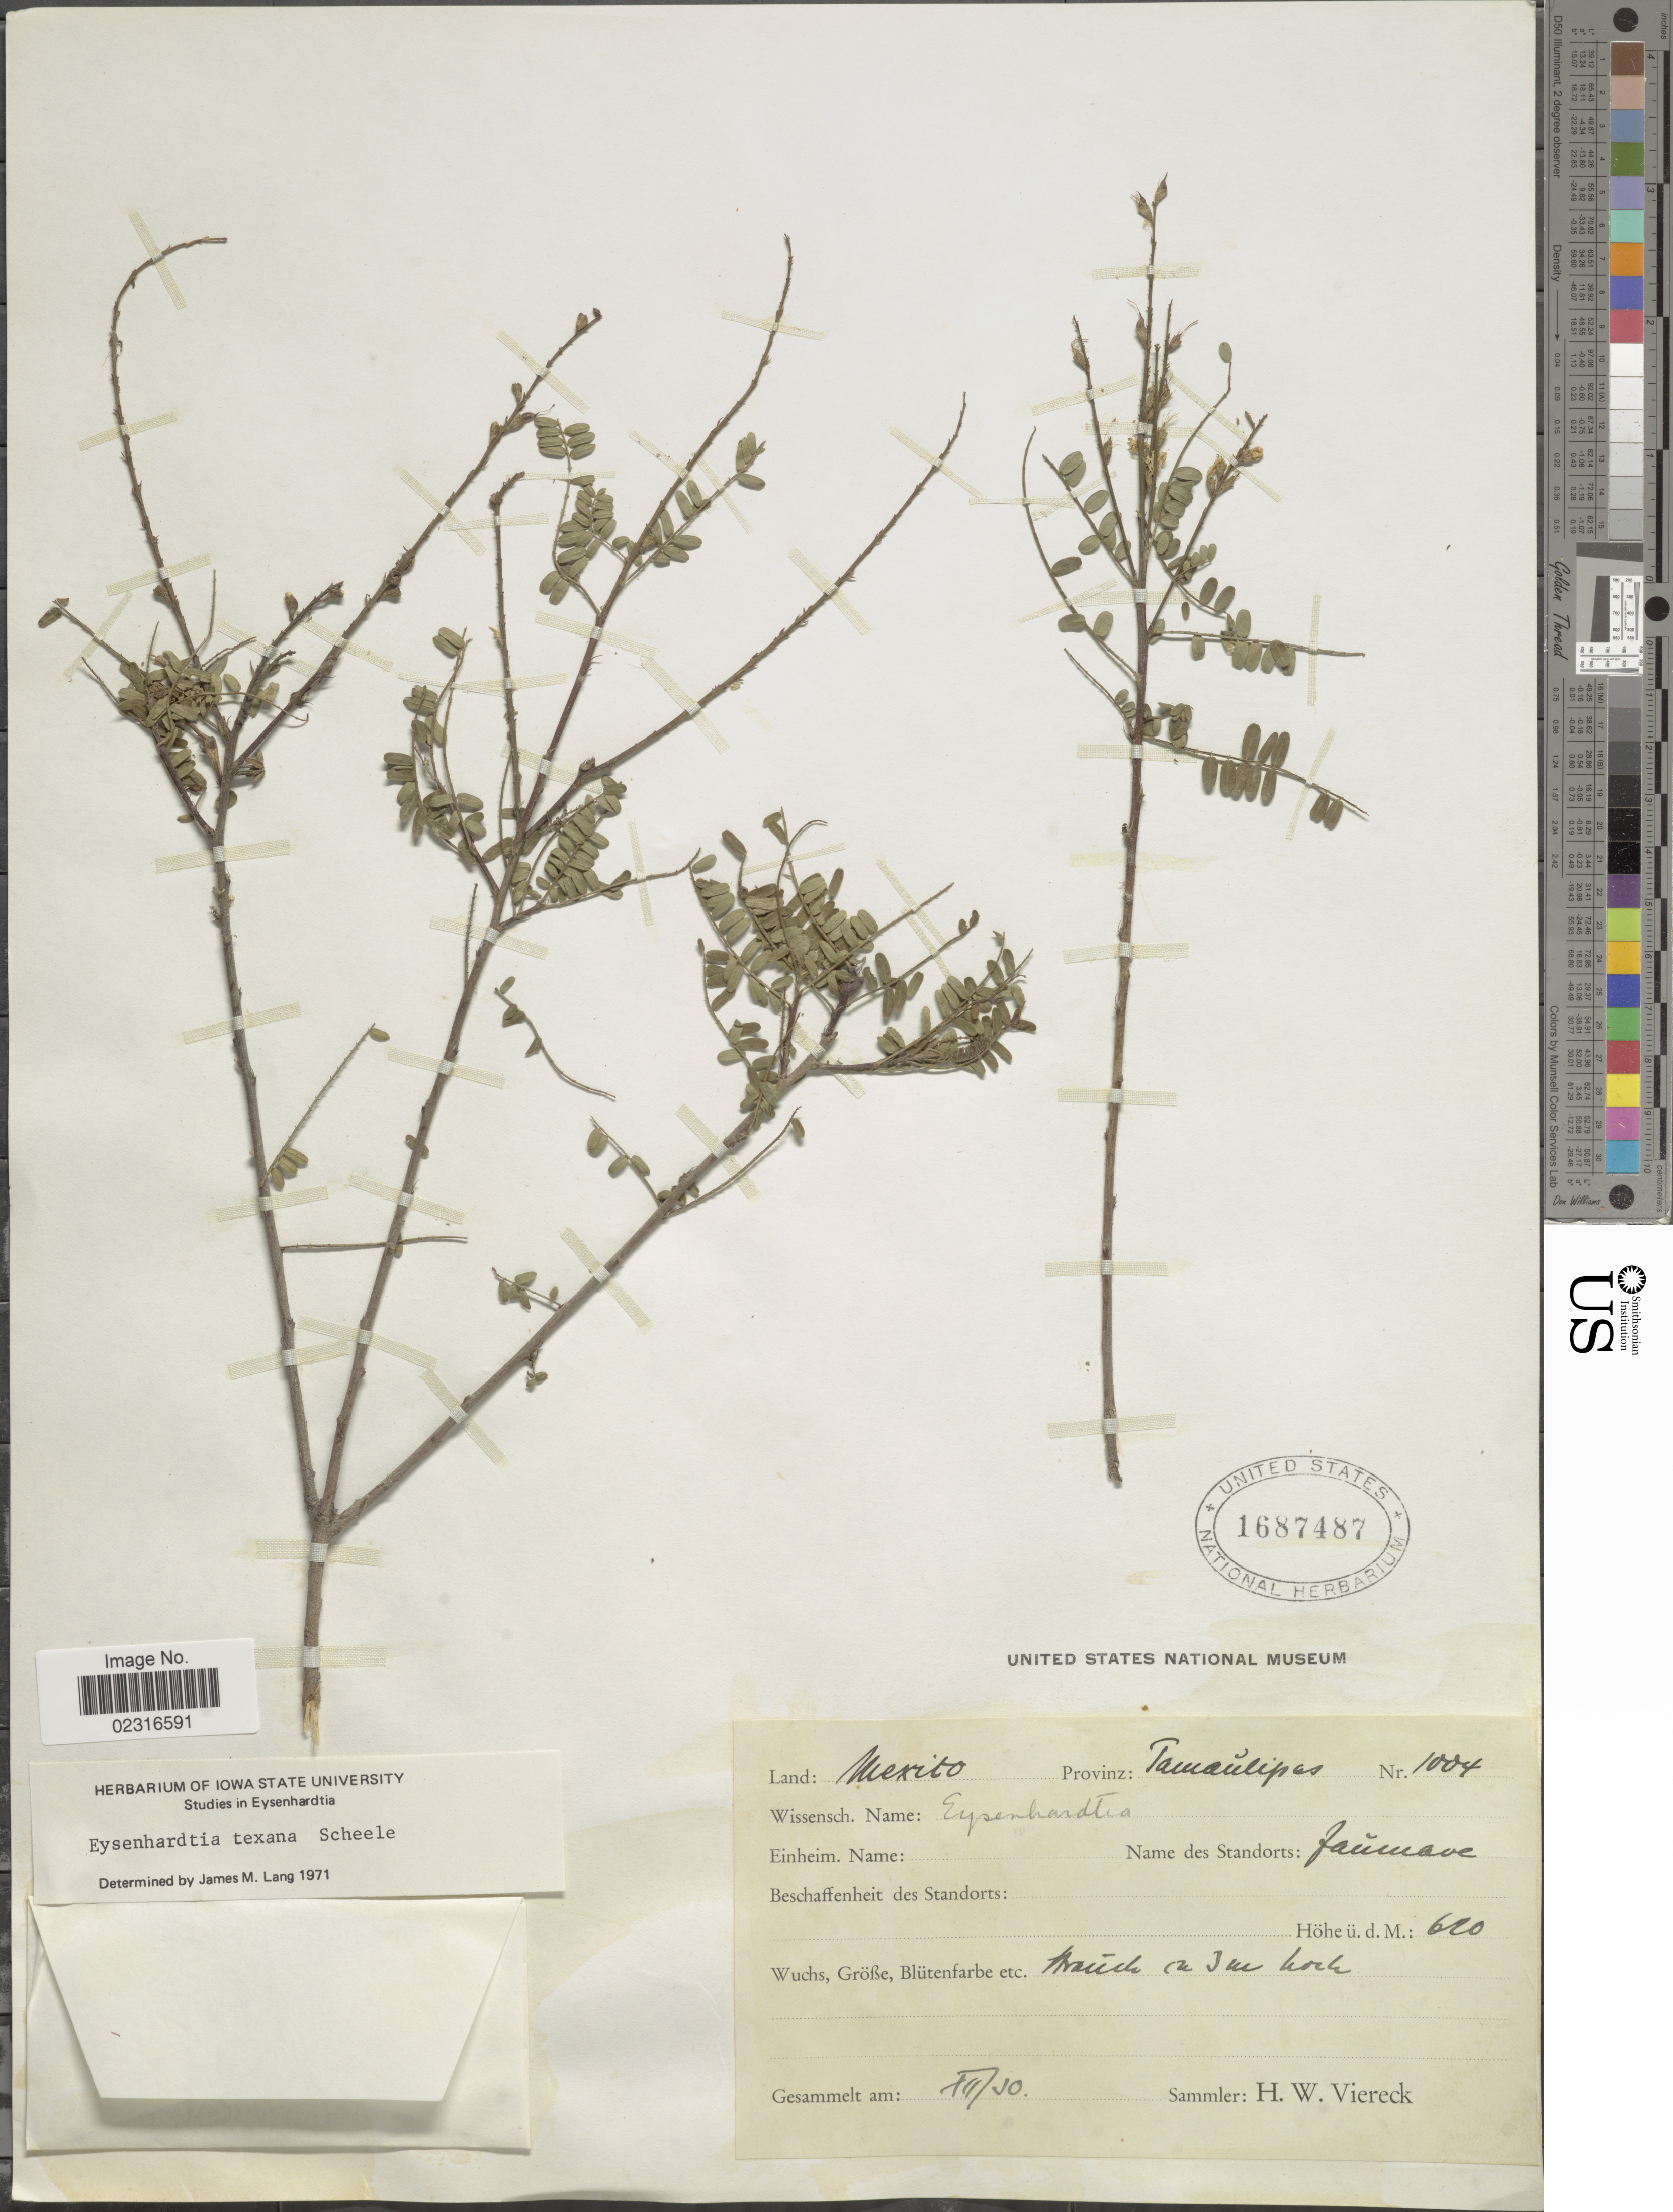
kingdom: Plantae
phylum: Tracheophyta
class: Magnoliopsida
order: Fabales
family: Fabaceae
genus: Eysenhardtia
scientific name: Eysenhardtia texana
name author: Scheele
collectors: H. W. Viereck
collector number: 1004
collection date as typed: Transcribed d/m/y: /7/30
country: Mexico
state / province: Tamaulipas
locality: Jaumave. Strauch in Im hoch. [interpreted]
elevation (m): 620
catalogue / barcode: US 1687487